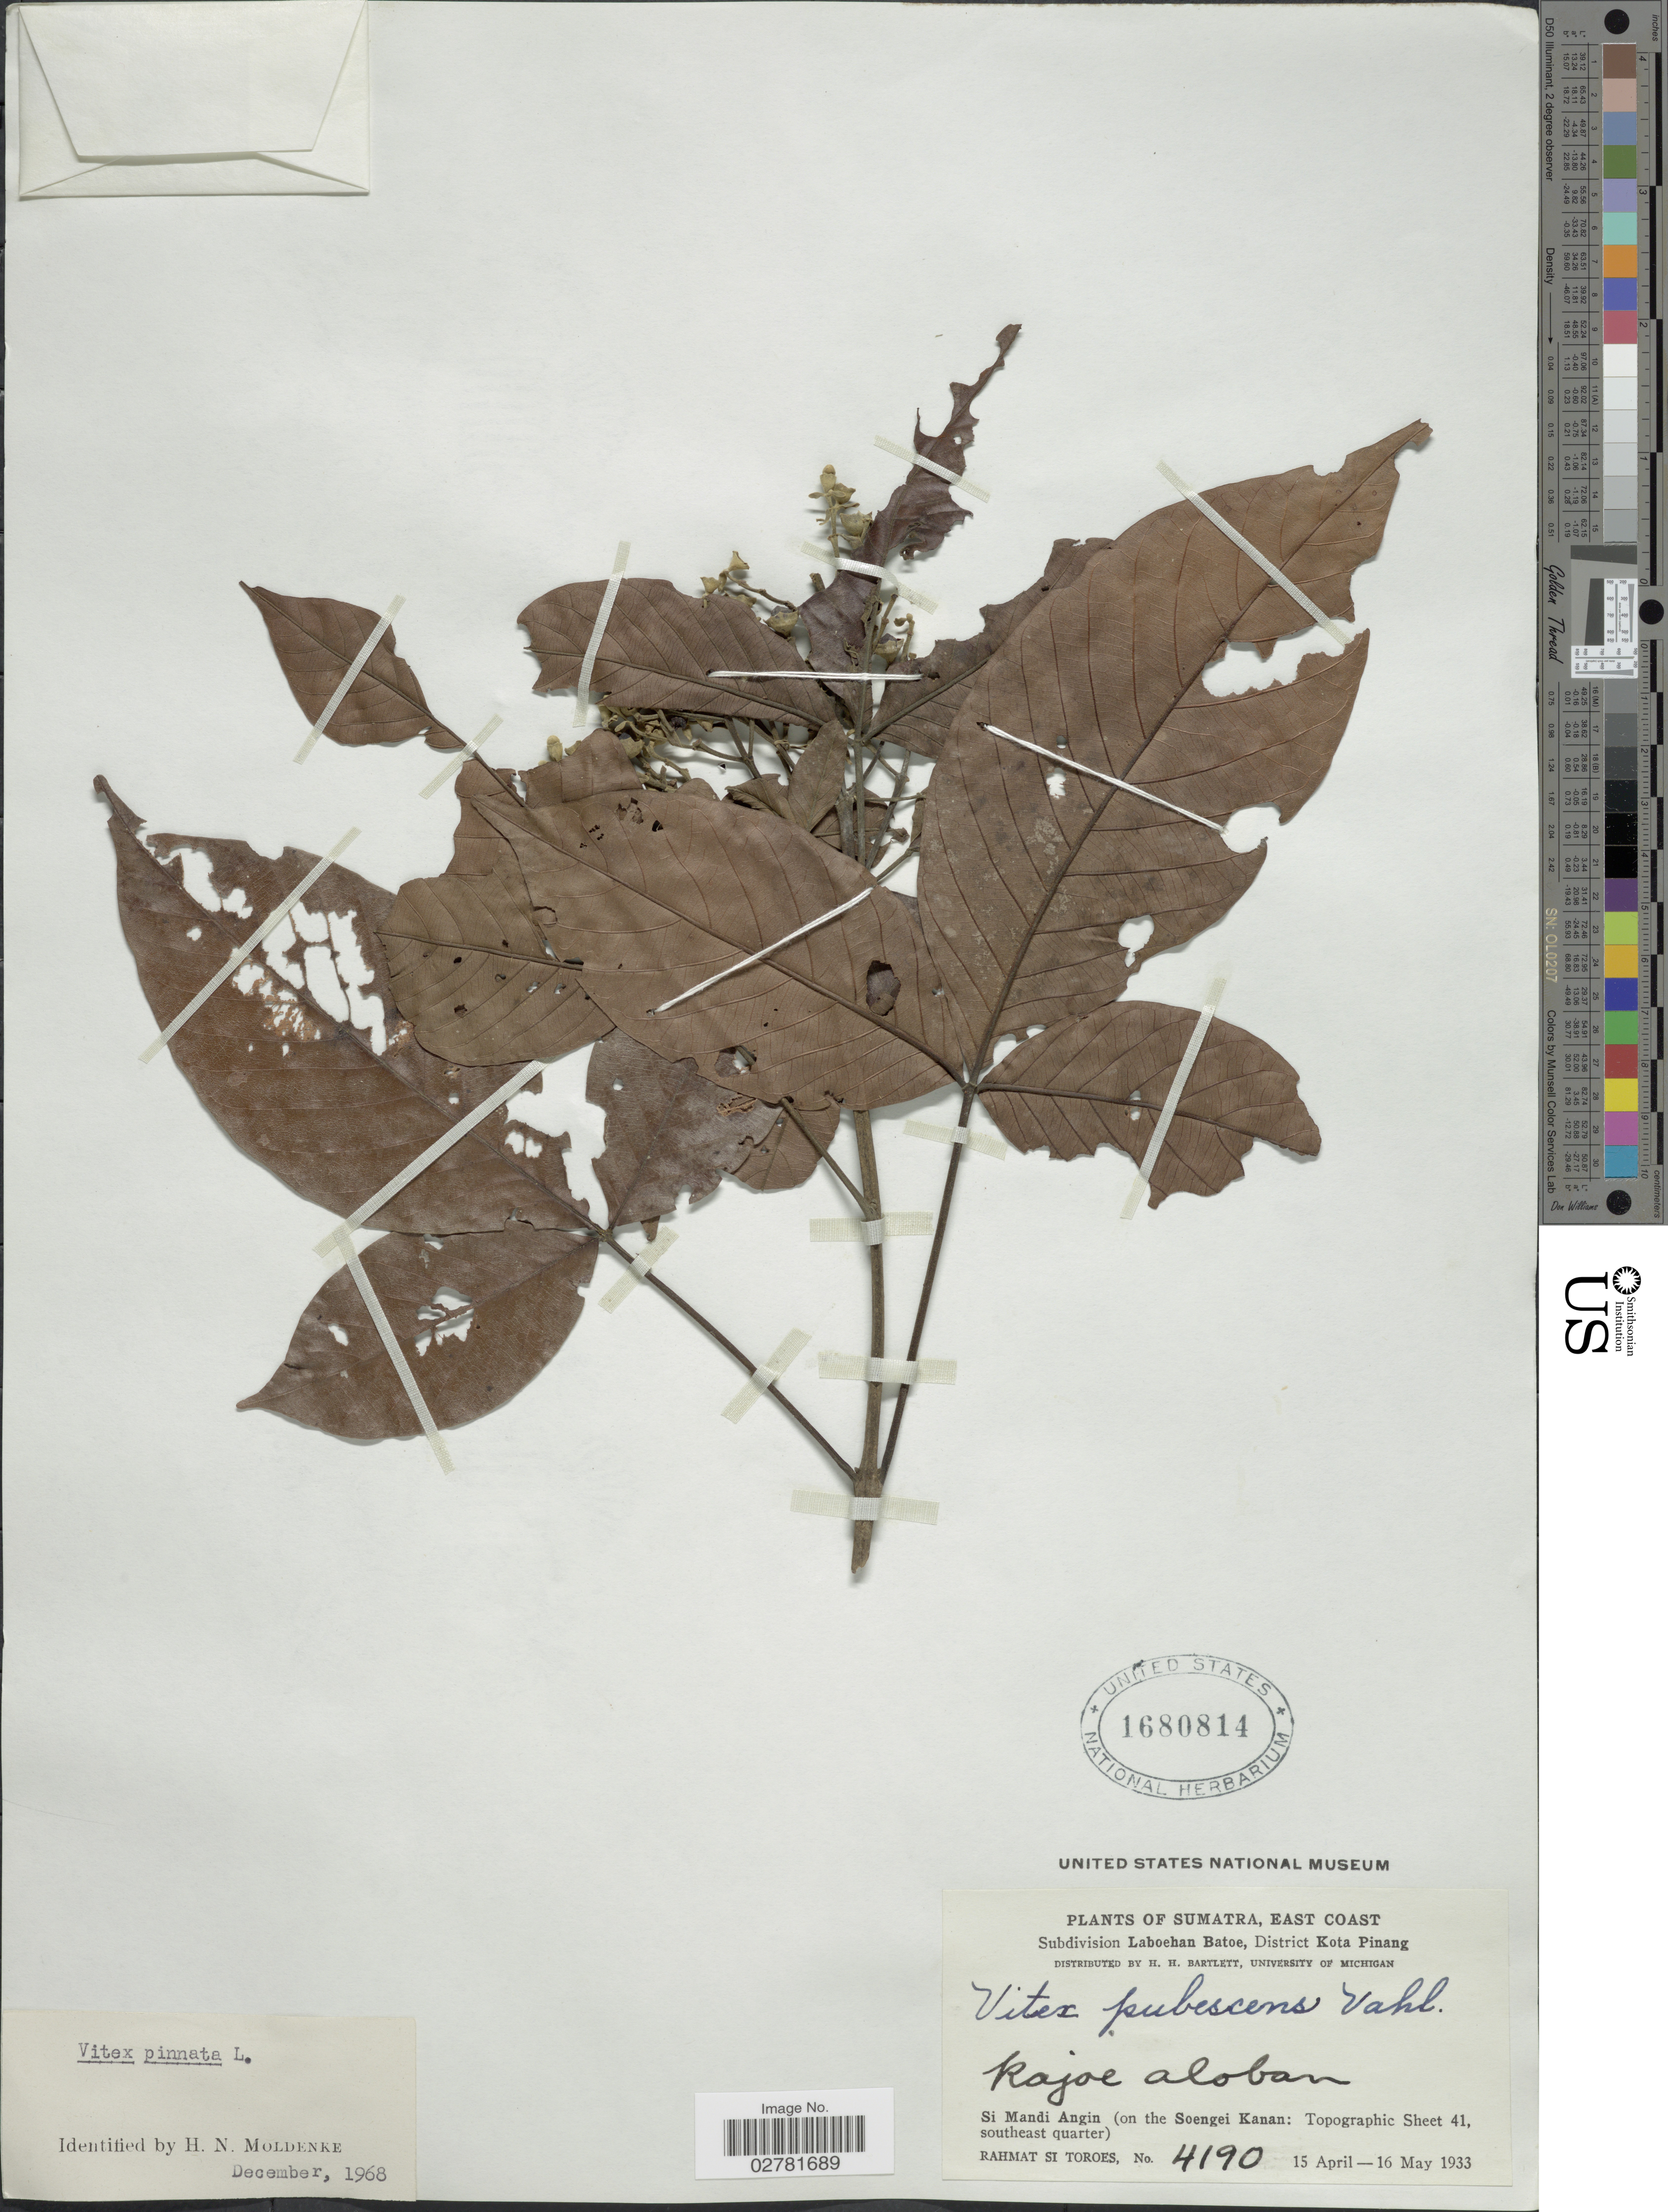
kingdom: Plantae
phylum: Tracheophyta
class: Magnoliopsida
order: Lamiales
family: Lamiaceae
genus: Vitex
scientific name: Vitex pinnata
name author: L.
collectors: Rahmat Si Boeea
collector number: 4190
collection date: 1933-04-15/1933-05-16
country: Indonesia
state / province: Sumatra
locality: East Coast. Subdivision Laboehan Batoe, District Kota Pinang. Si Mandi Angin (on the Soengei Kanan: Topographic Sheet 41, southeast quarter).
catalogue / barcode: US 1680814